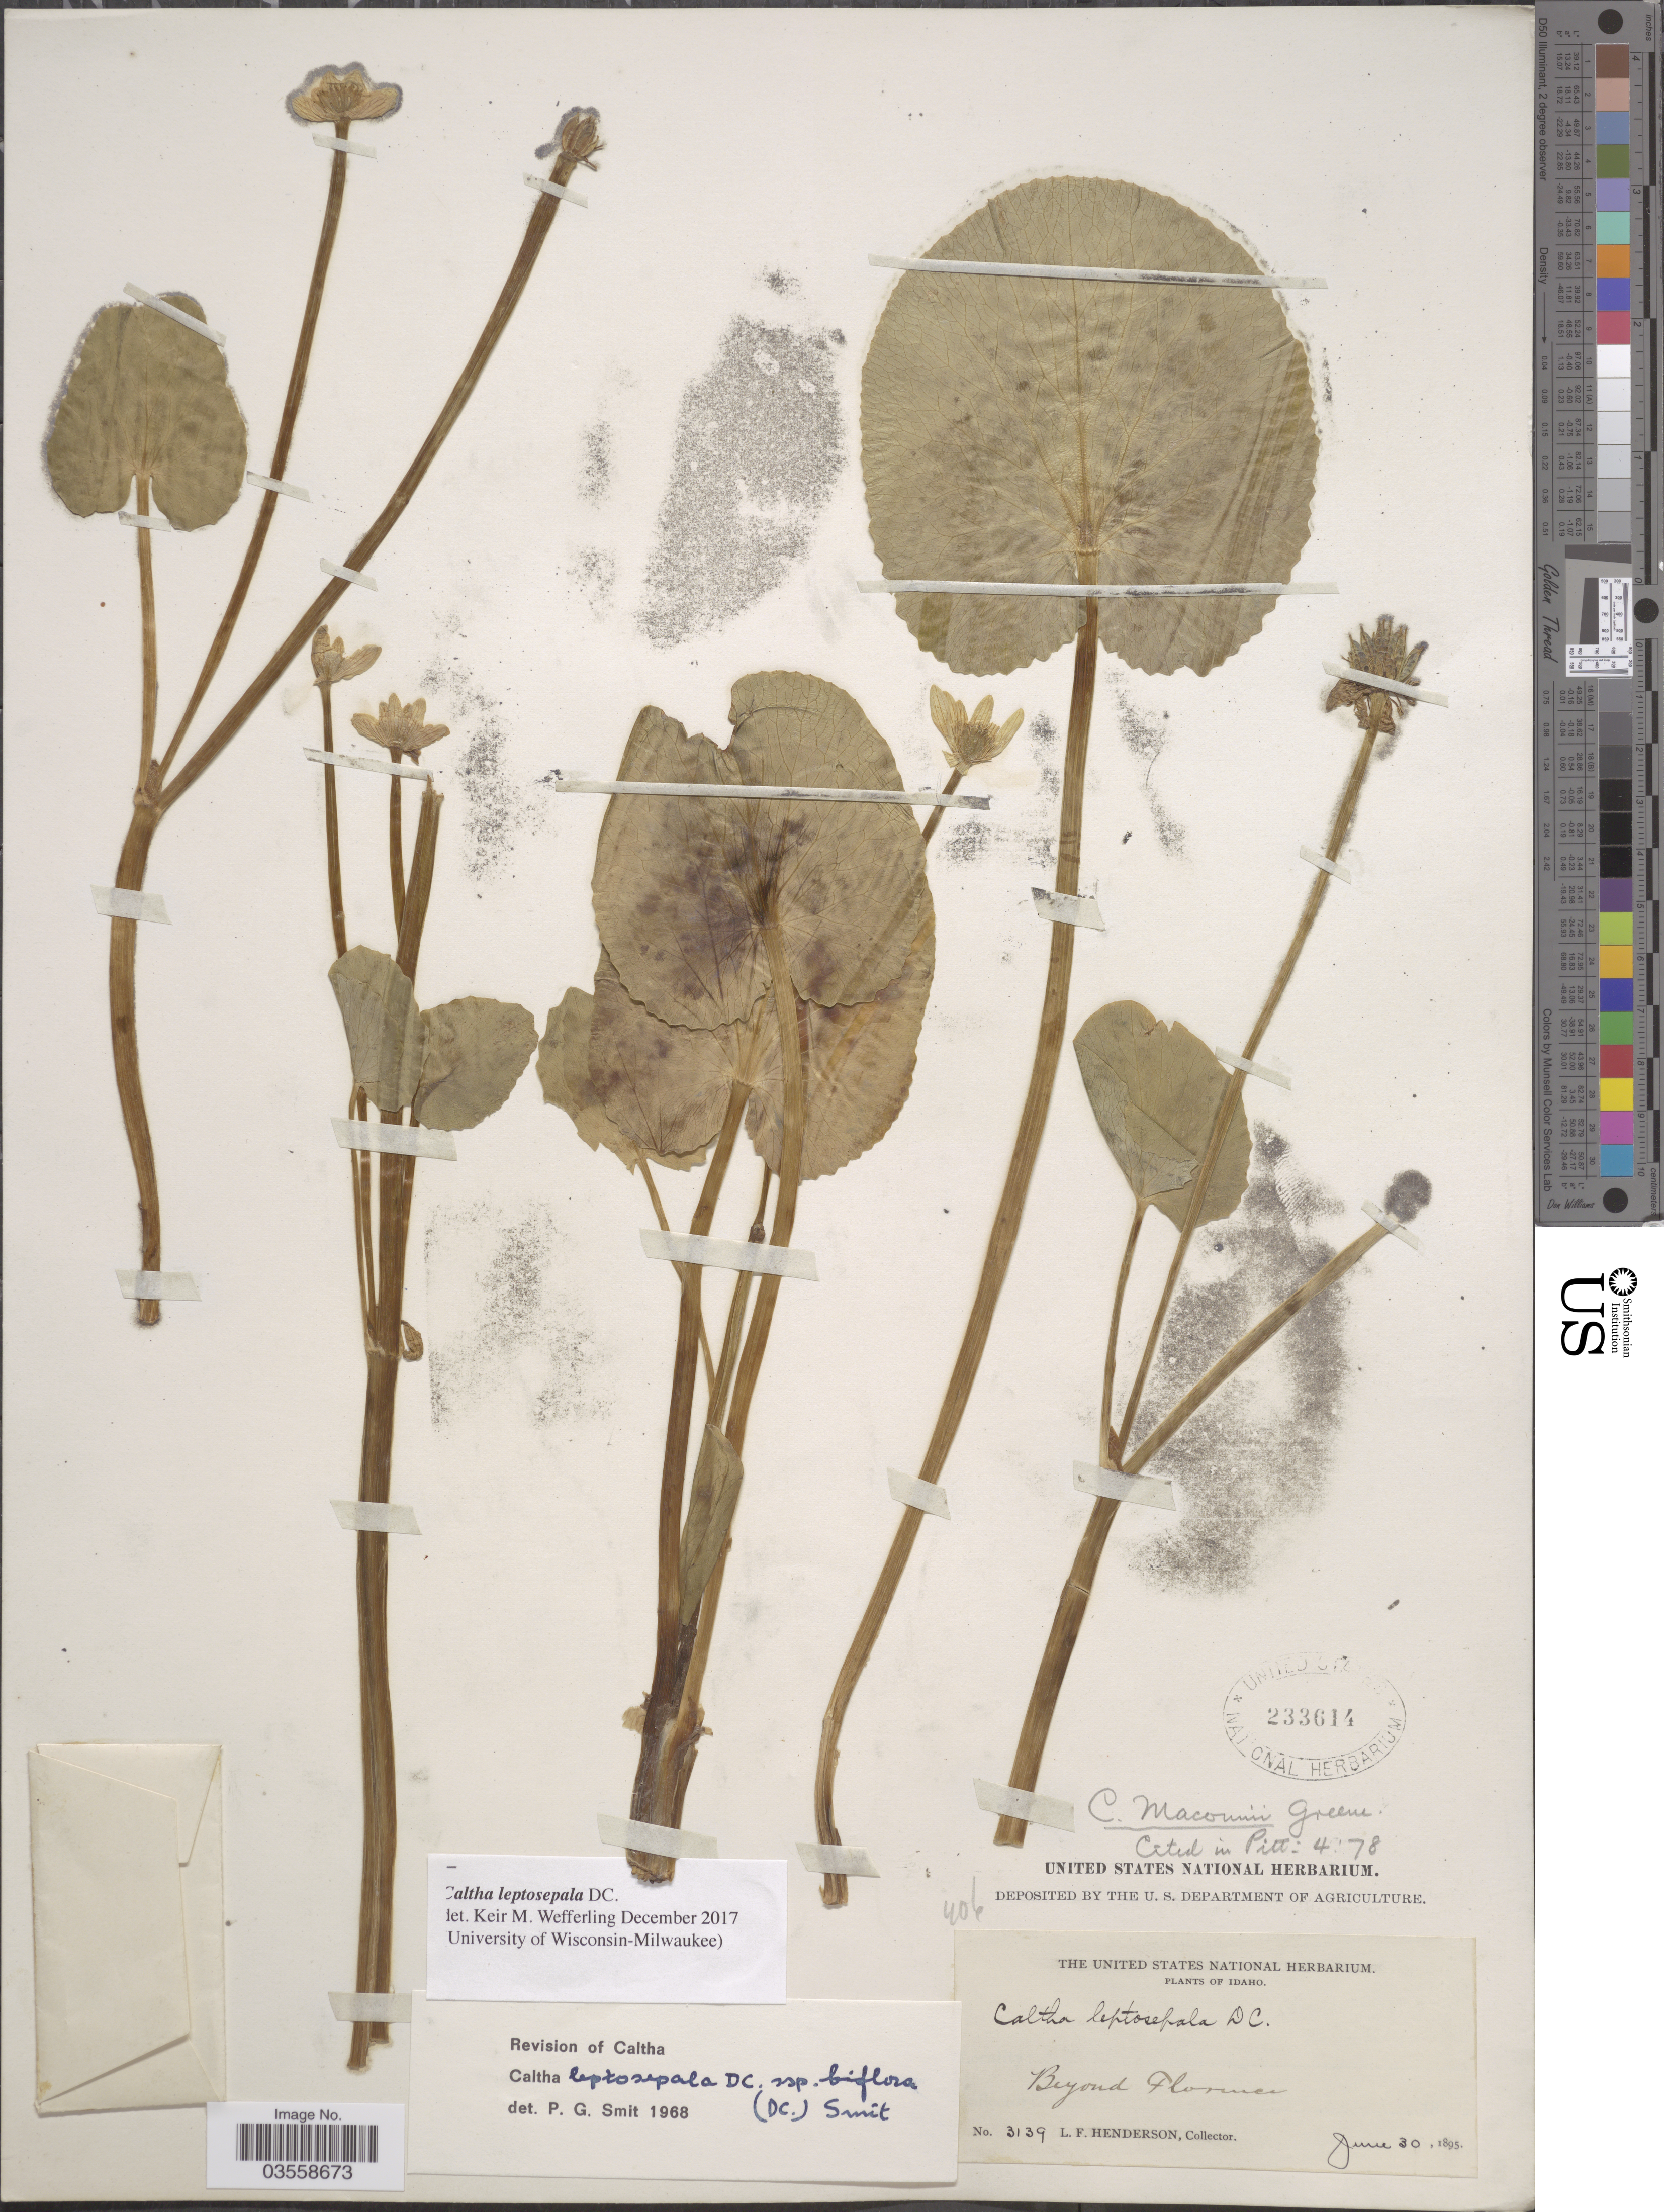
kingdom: Plantae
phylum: Tracheophyta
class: Magnoliopsida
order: Ranunculales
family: Ranunculaceae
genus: Caltha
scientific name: Caltha leptosepala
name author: DC.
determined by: Wefferling, Keir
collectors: L. Henderson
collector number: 3139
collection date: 1895-06-30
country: United States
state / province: Idaho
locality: Beyond Florence.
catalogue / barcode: US 23614